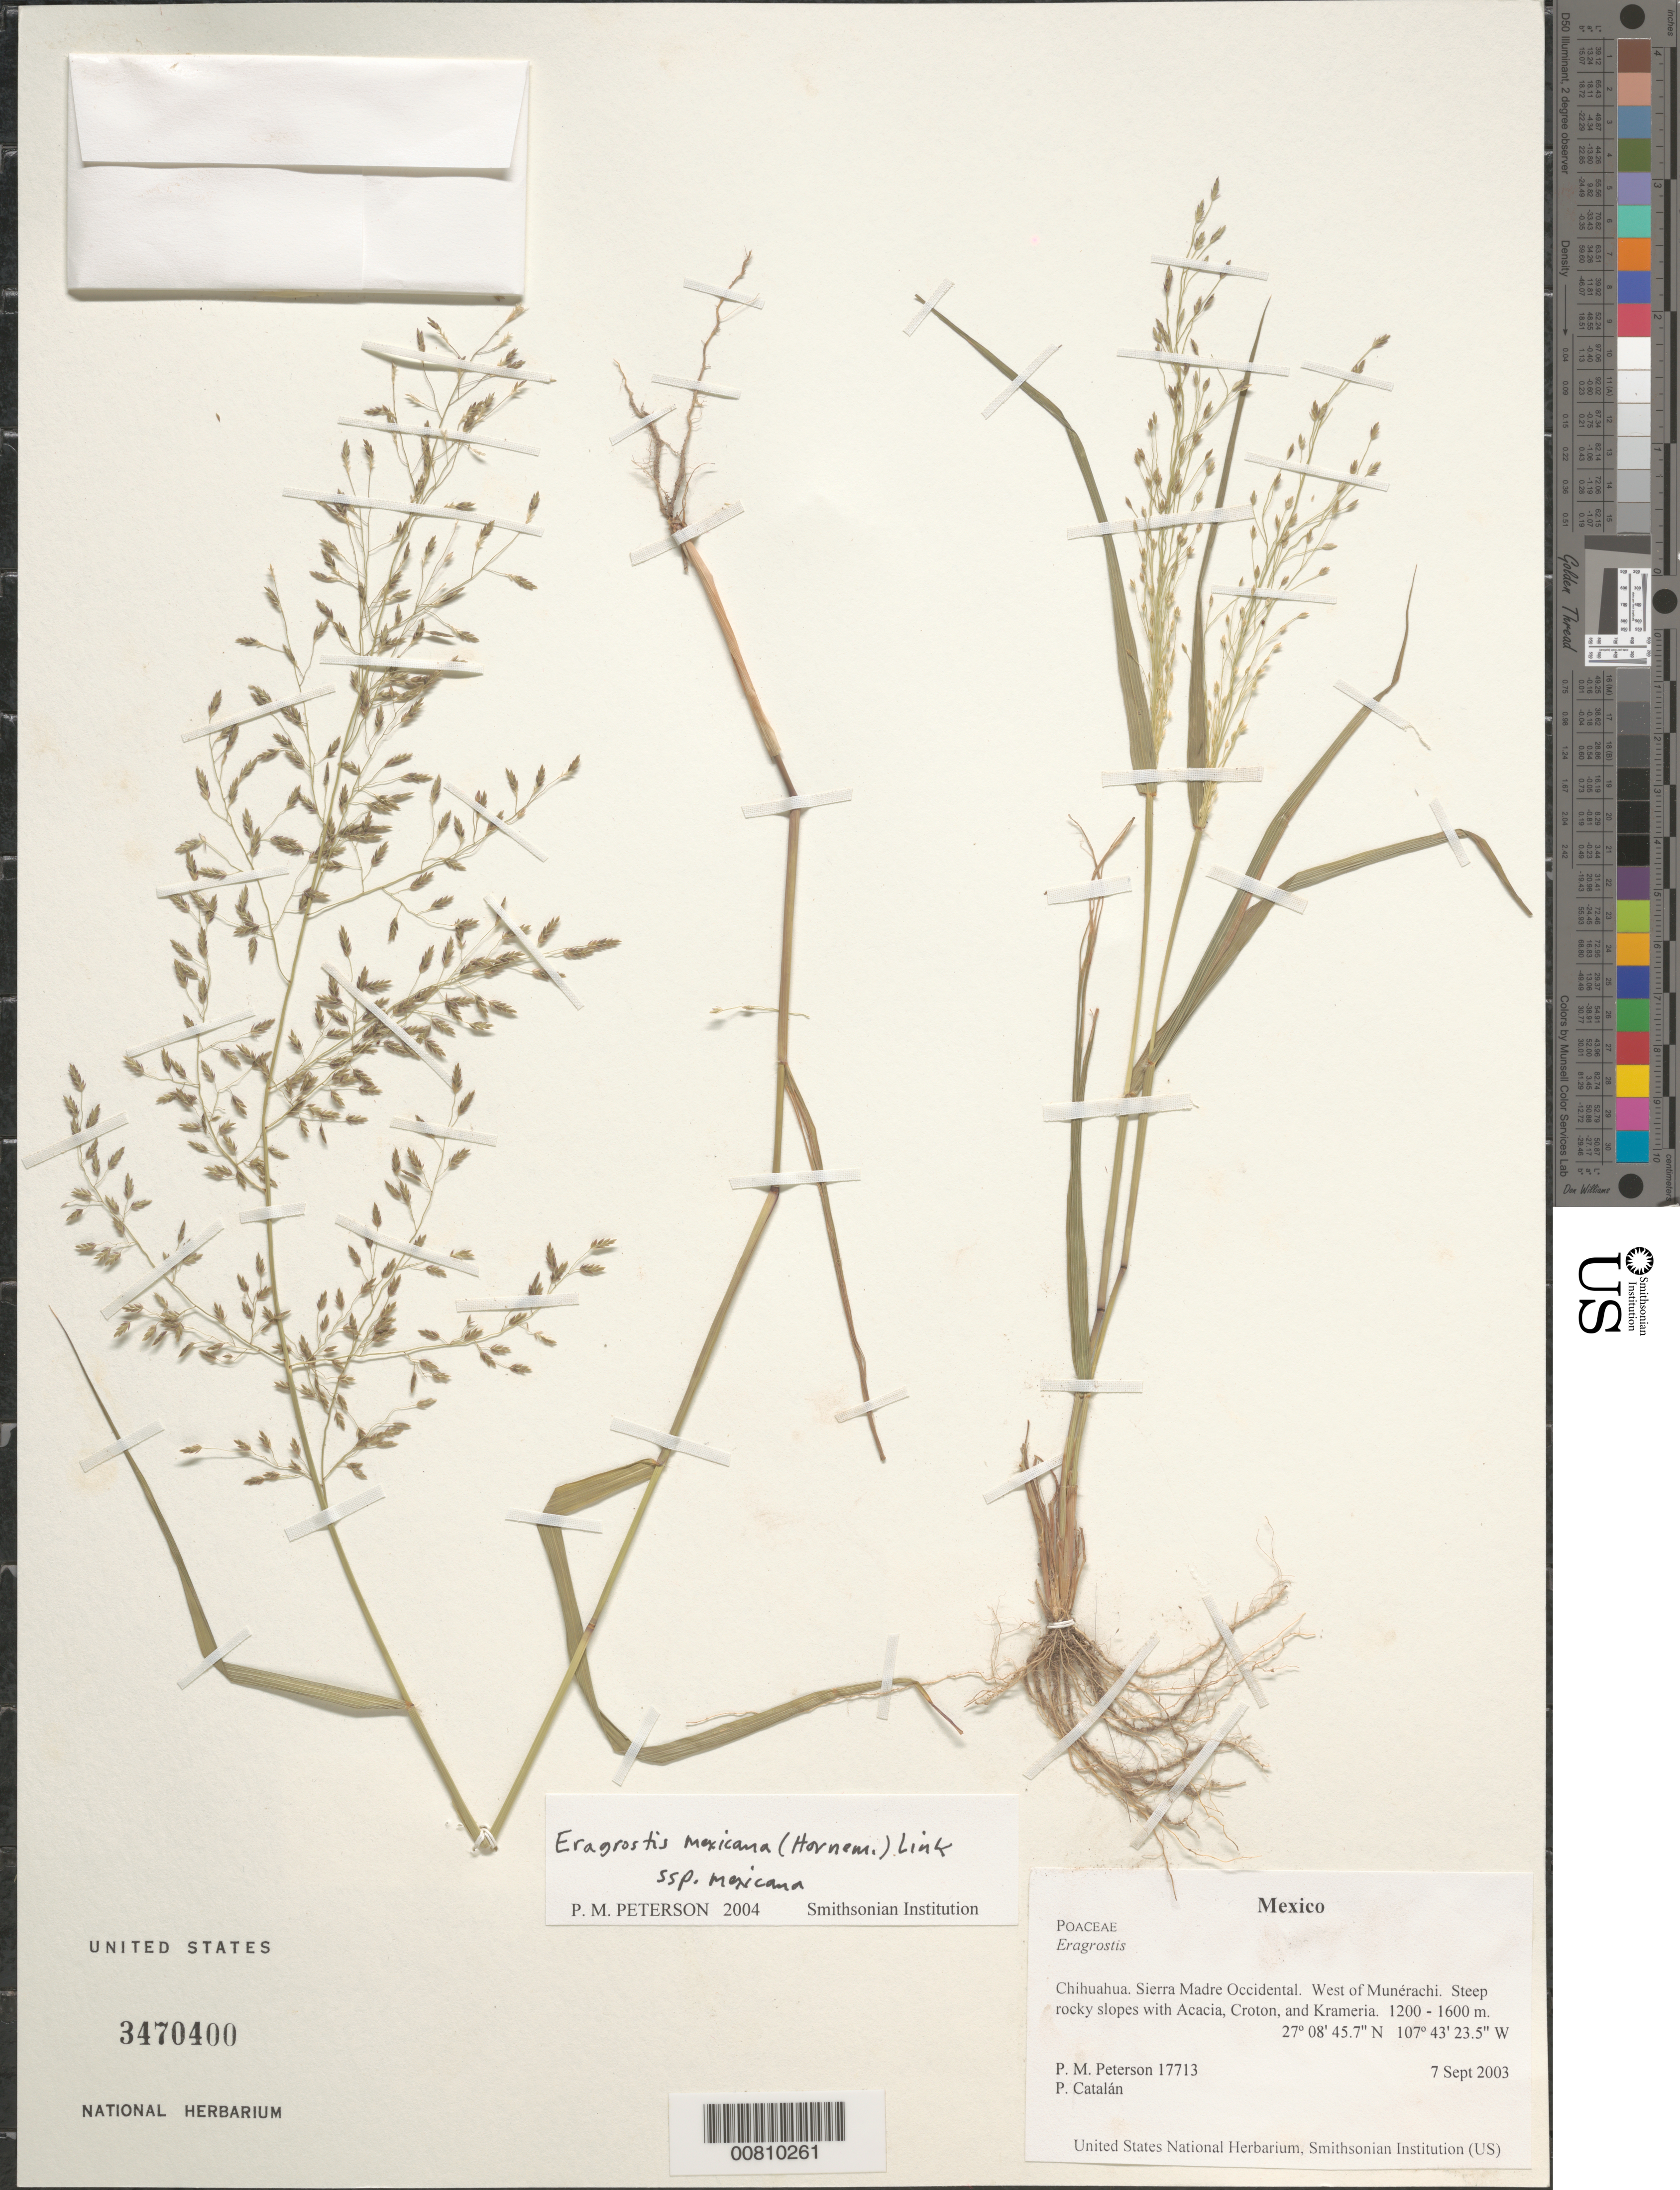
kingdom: Plantae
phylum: Tracheophyta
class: Liliopsida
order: Poales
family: Poaceae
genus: Eragrostis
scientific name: Eragrostis pectinacea var. mexicana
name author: (Hornem.) Link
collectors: P. M. Peterson & P. Catalán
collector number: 17713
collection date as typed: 07 Sep 2003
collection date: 2003-09-07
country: Mexico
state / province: Chihuahua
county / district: Sierra Madre Occidental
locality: West of Munérachi. Steep rocky slopes with Acacia, Croton, and Krameria.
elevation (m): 1200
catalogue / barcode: US 3470400